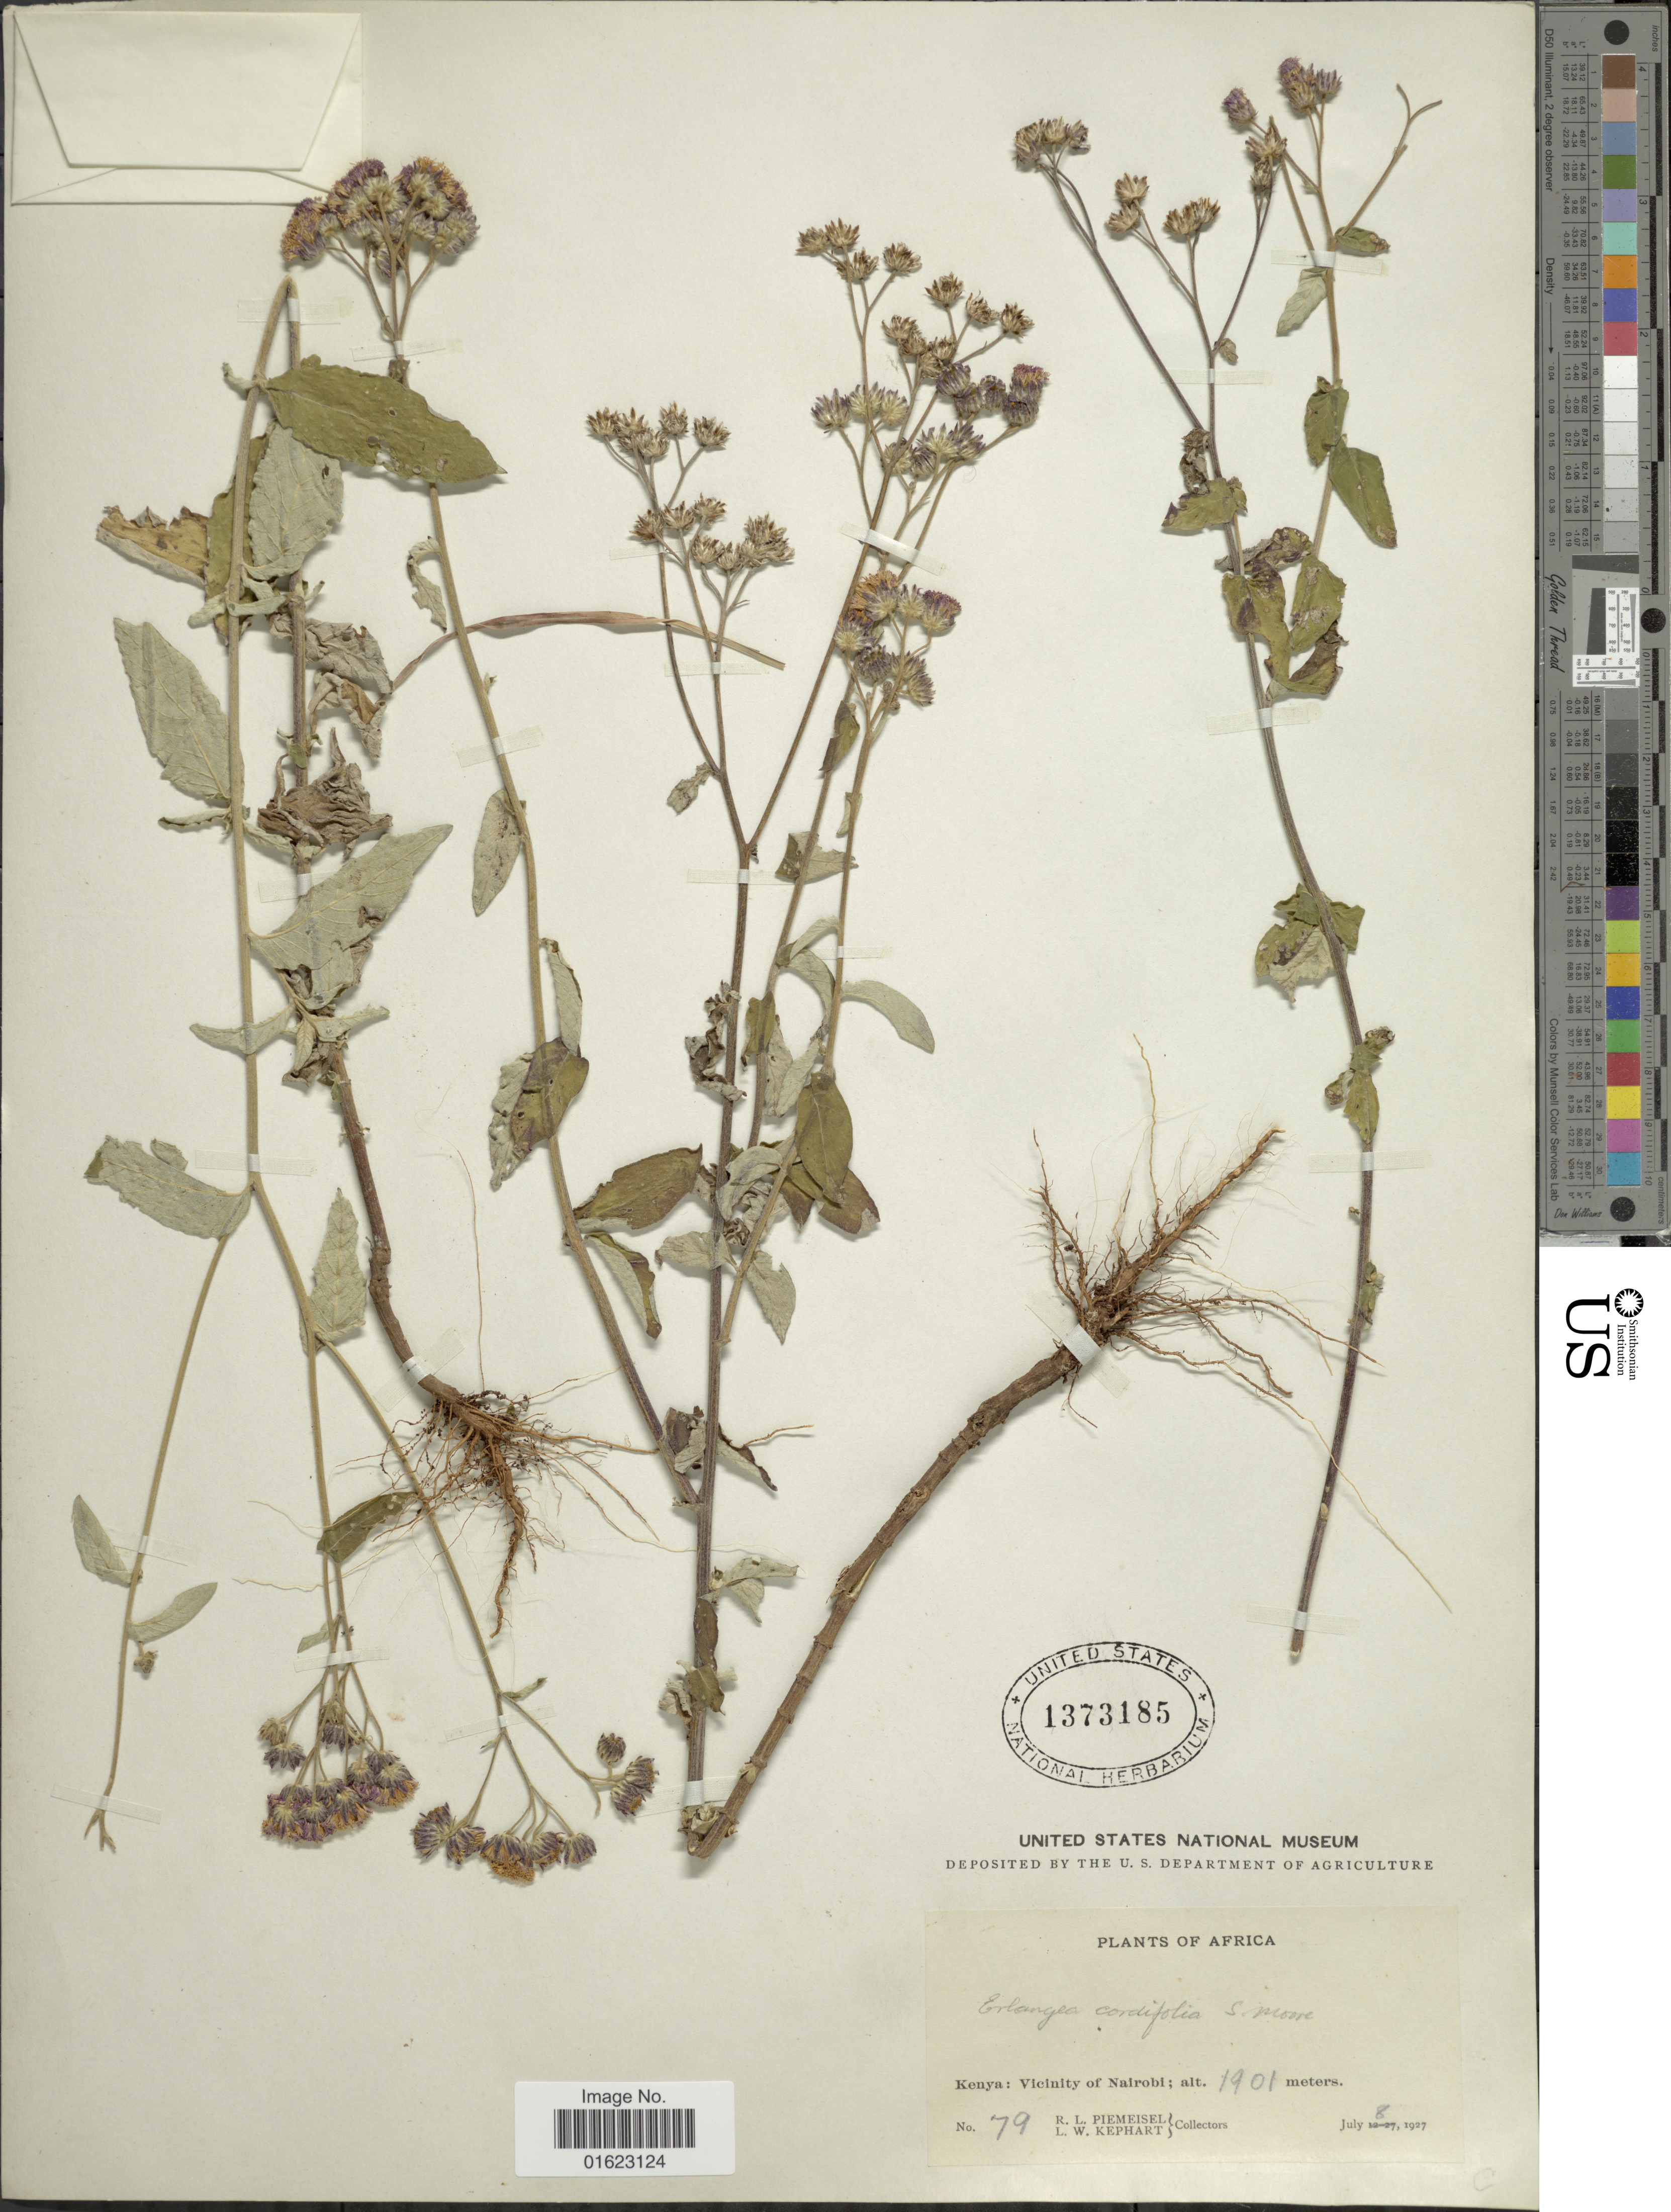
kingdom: Plantae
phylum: Tracheophyta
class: Magnoliopsida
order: Asterales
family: Asteraceae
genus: Gutenbergia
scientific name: Gutenbergia cordifolia var. cordifolia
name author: Benth. ex Oliv.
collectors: R. L. Piemeisel & L. W. Kephart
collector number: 79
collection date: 1927-07-08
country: Kenya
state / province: Nairobi Area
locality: Africa. Kenya: Vicinity of Nairobi.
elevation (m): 1901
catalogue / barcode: US 1373185